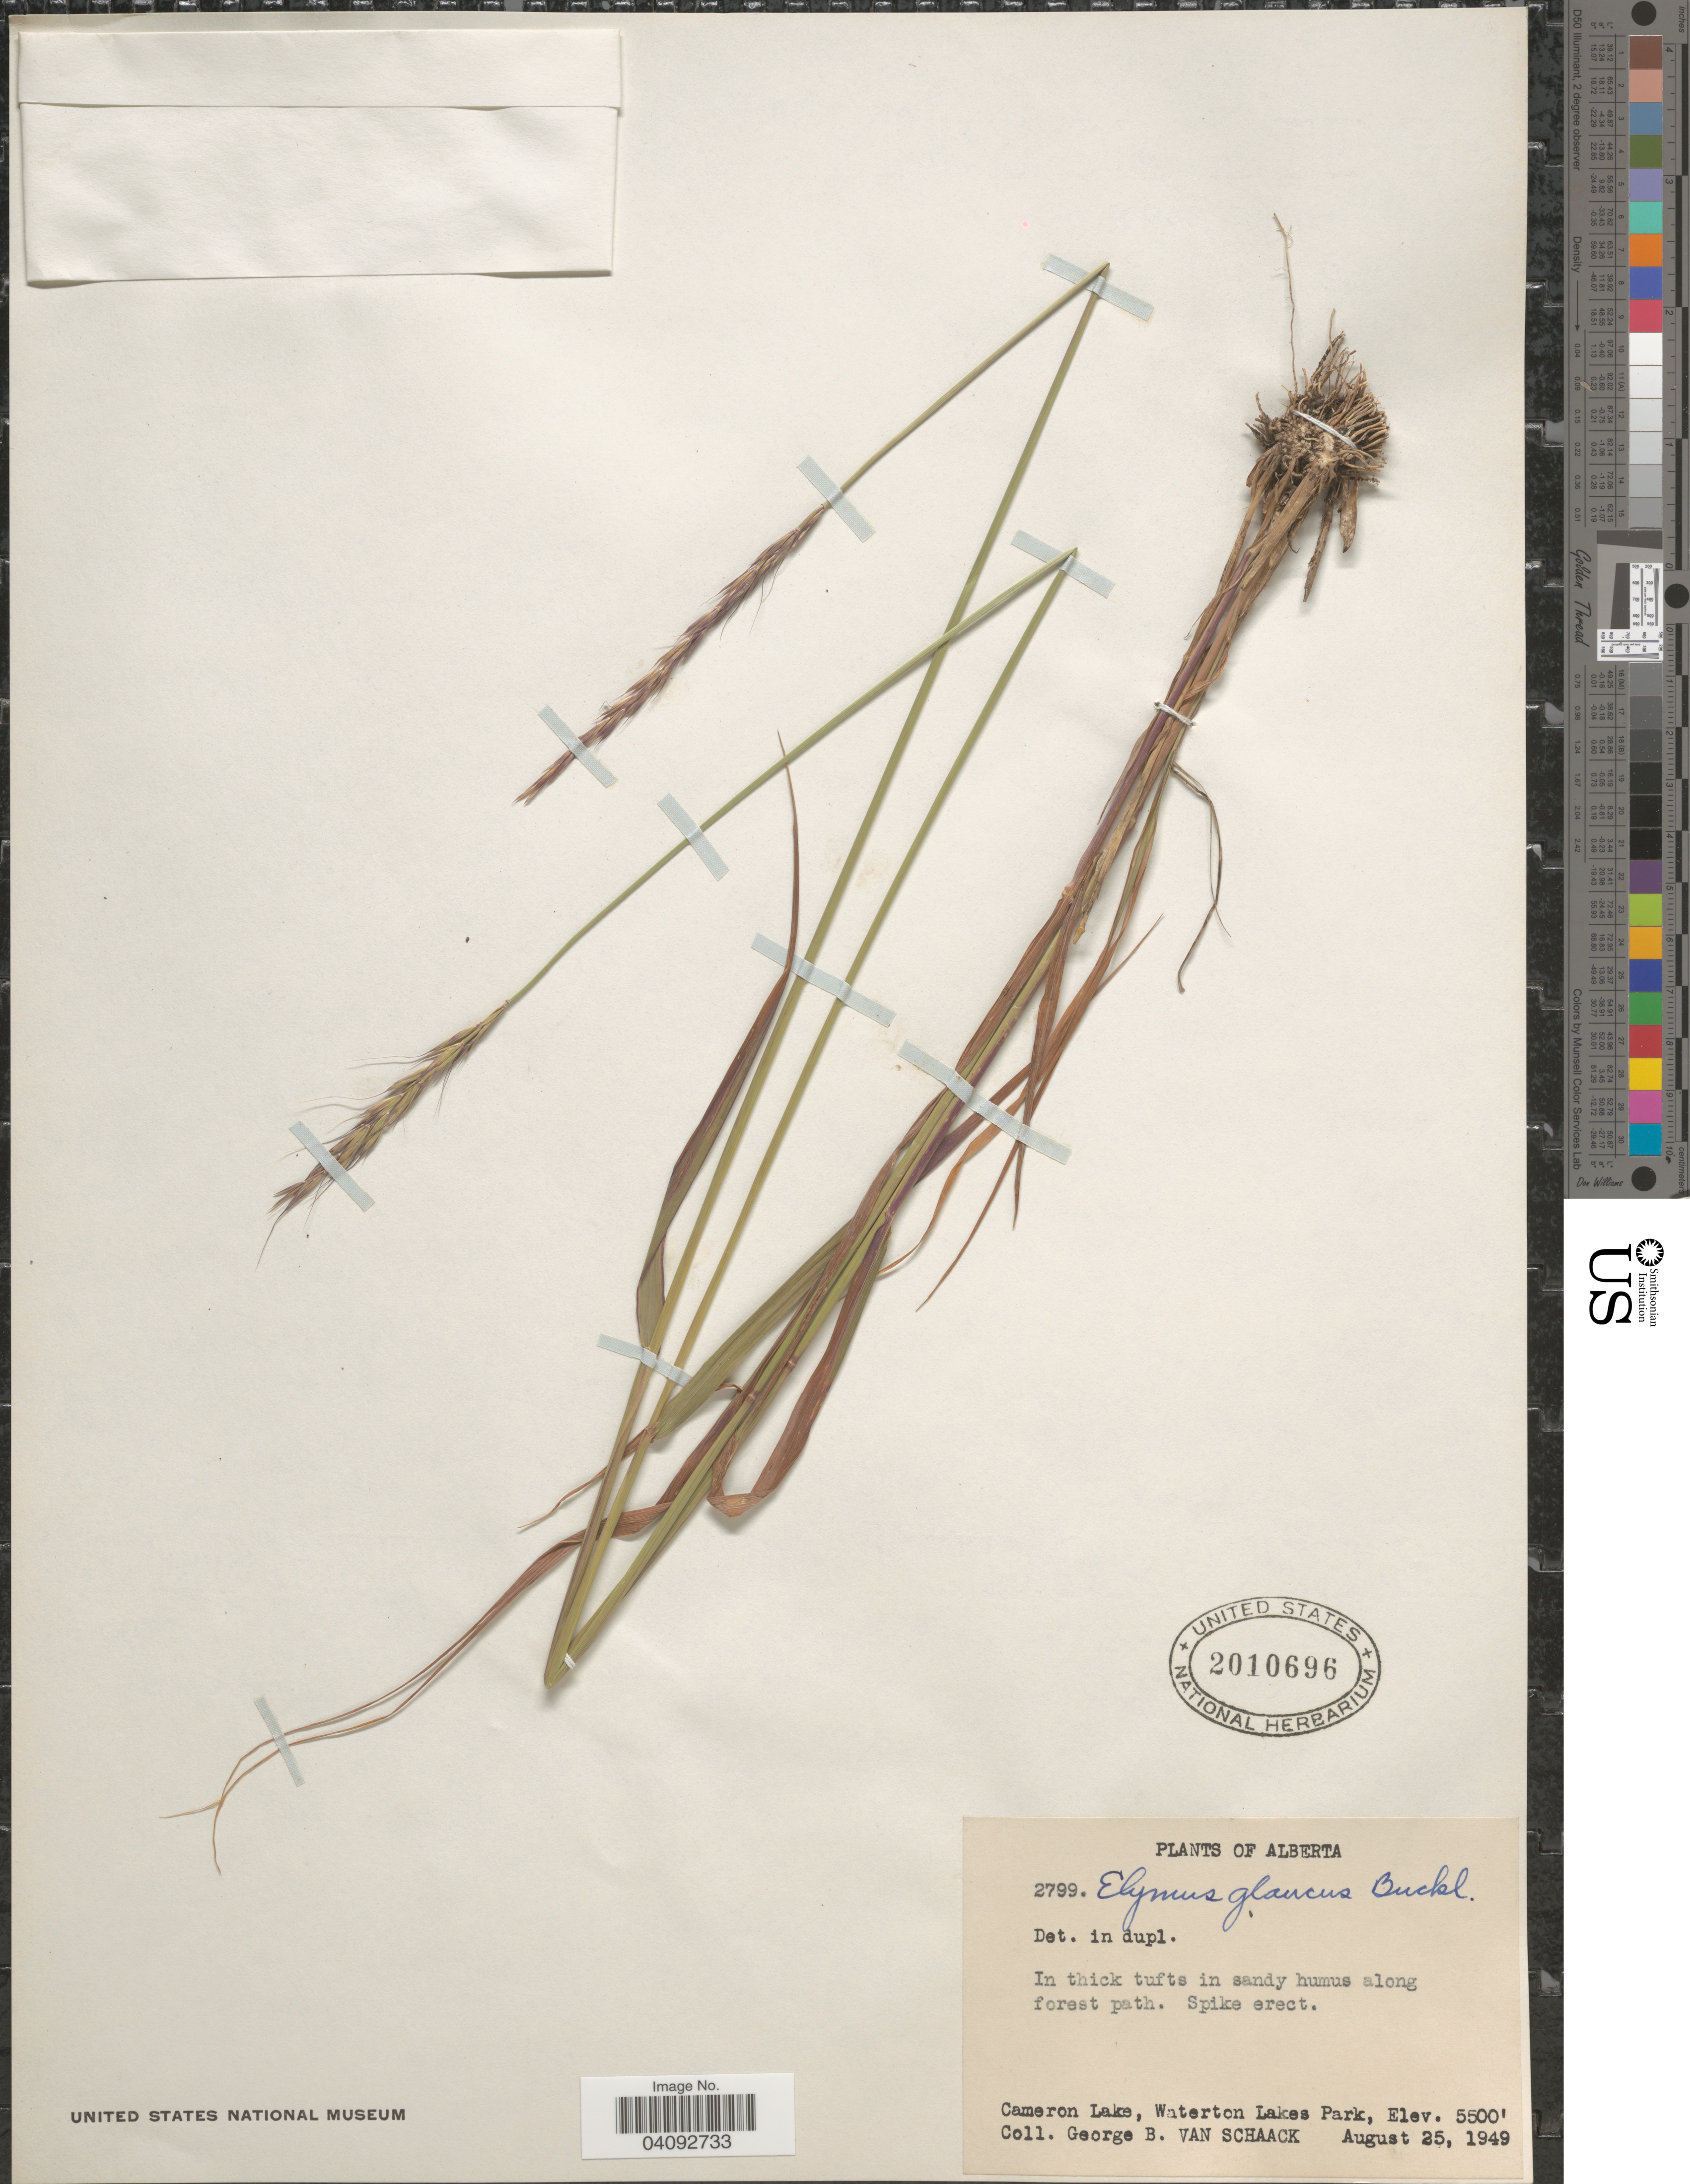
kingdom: Plantae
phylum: Tracheophyta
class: Liliopsida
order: Poales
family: Poaceae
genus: Elymus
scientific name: Elymus glaucus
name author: Buckley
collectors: G. Van Schaack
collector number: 2799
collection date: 1949-08-25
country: Canada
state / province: Alberta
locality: In thick tufts in sandy humus along forest path. Spike erect. Cameron Lake, Waterton Lakes Park.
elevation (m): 1676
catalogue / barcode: US 2010696